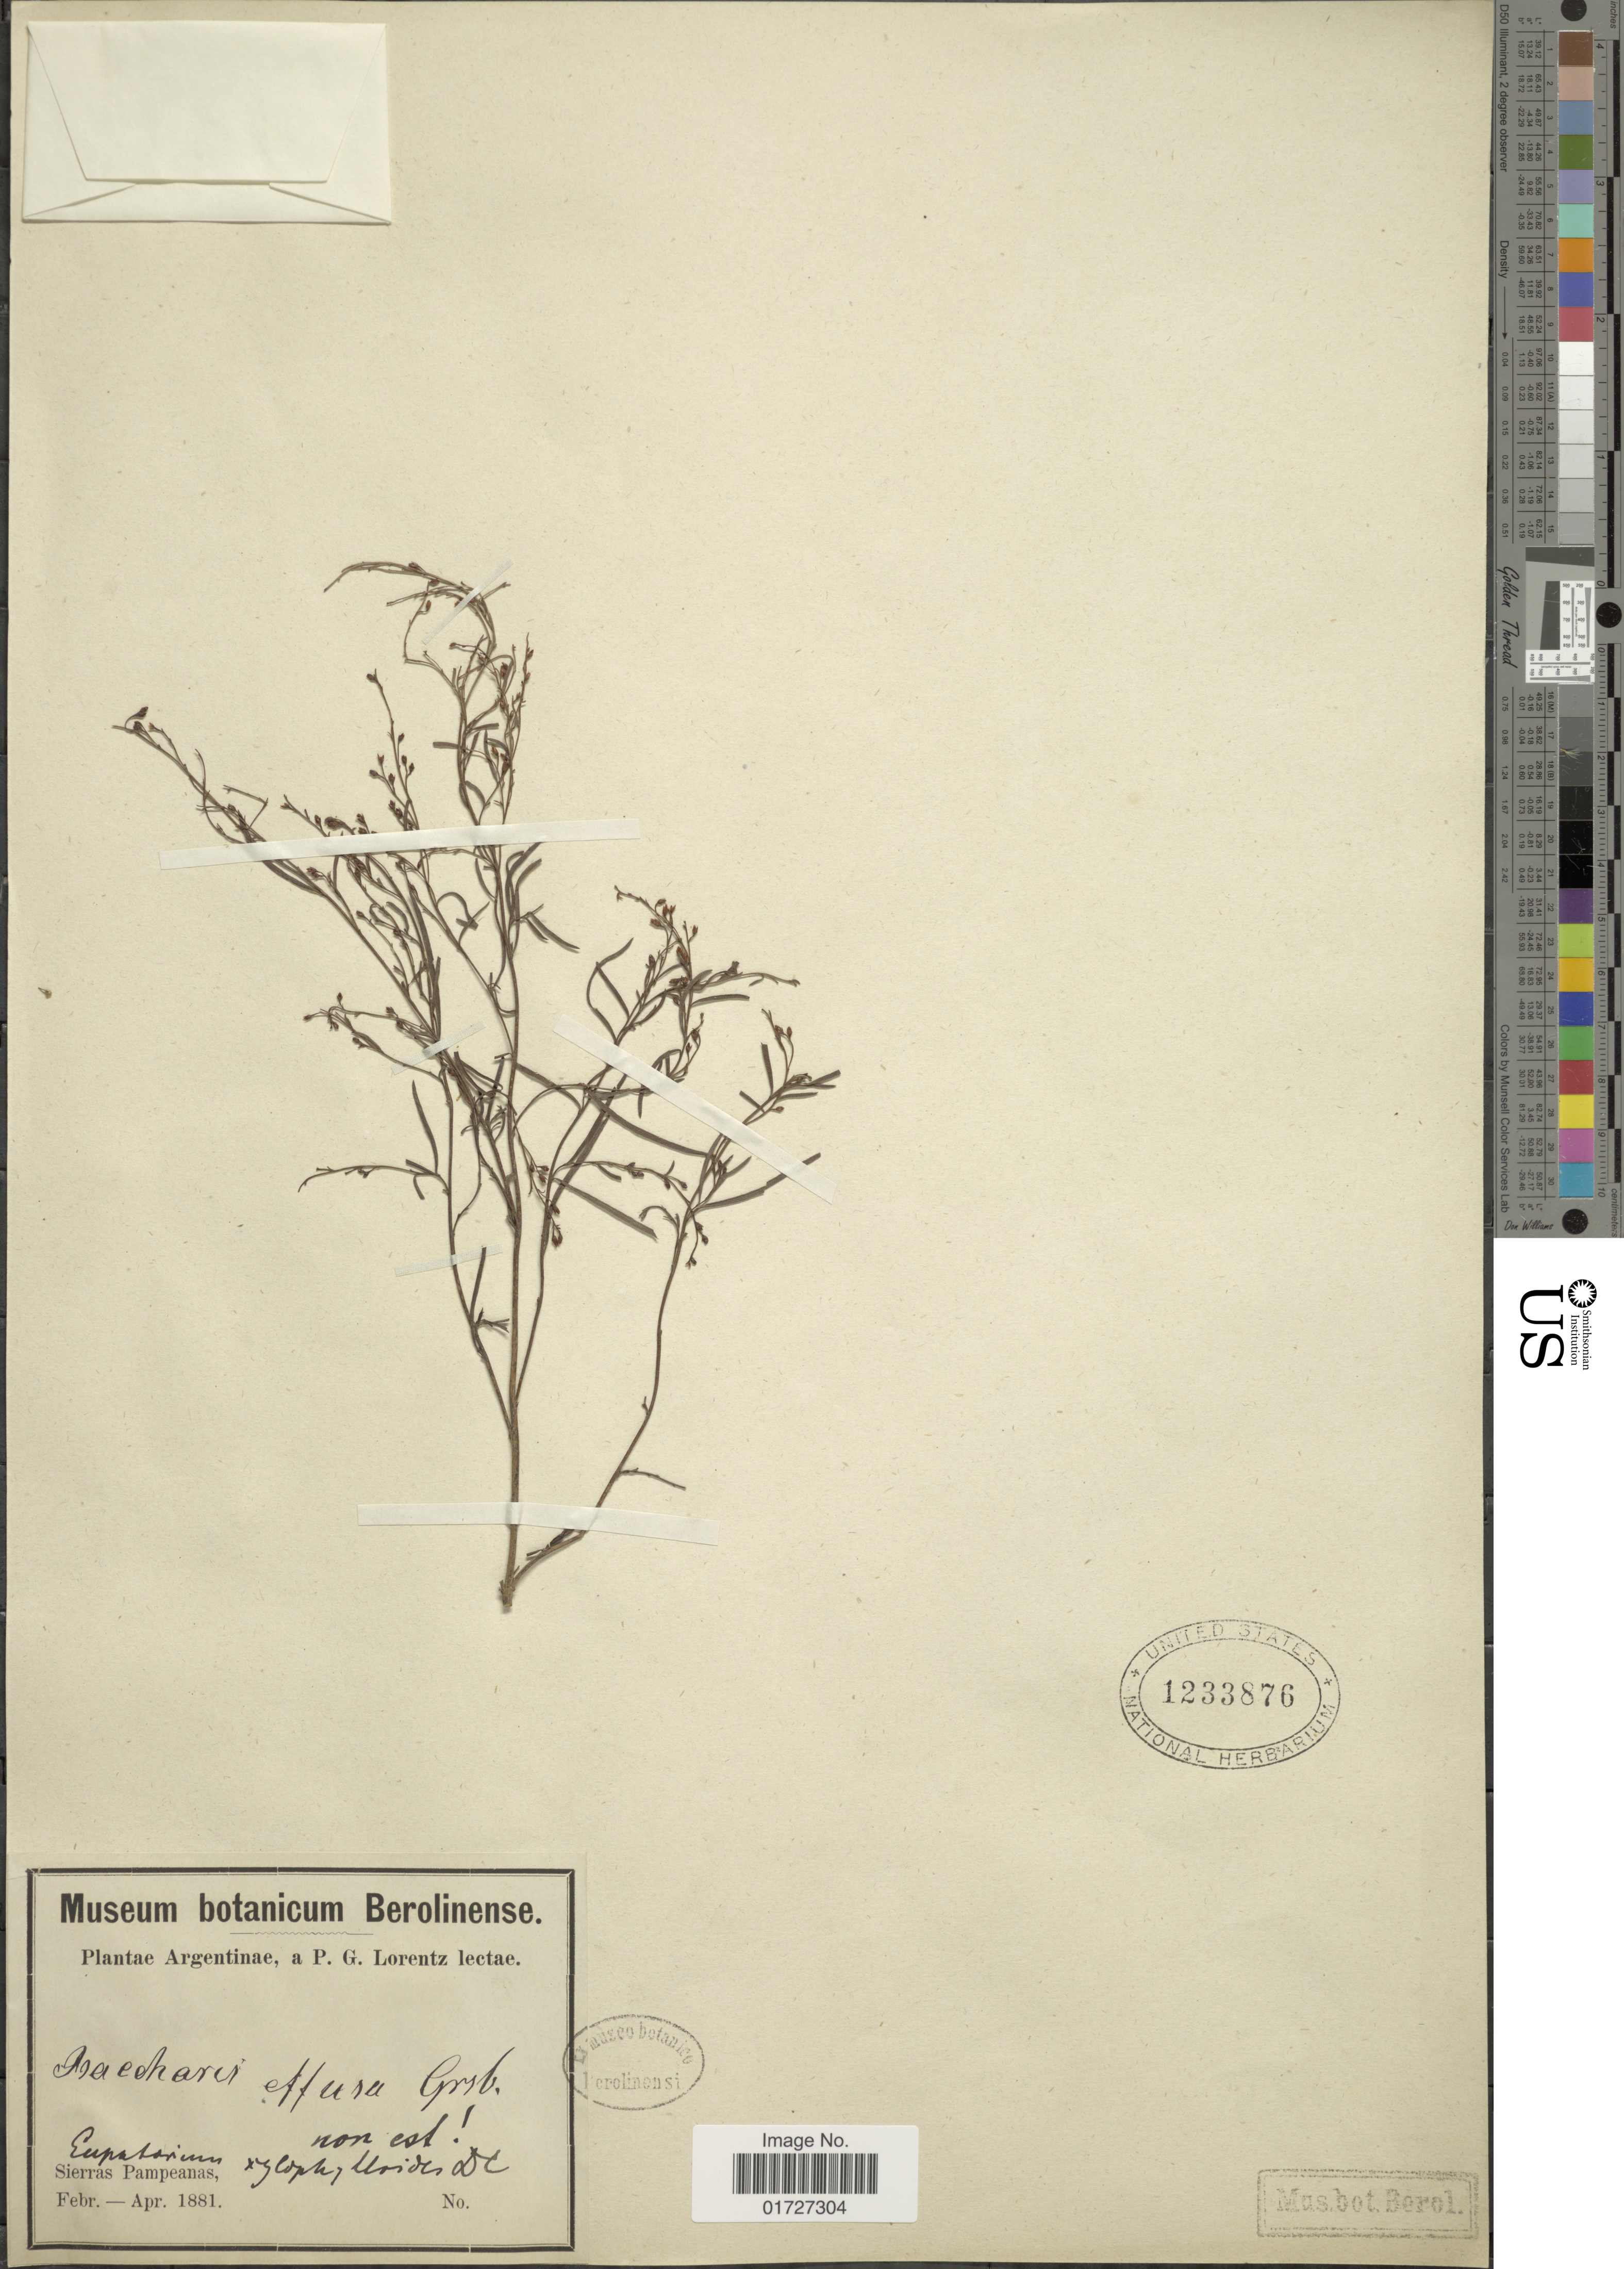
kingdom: Plantae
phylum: Tracheophyta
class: Magnoliopsida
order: Asterales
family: Asteraceae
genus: Baccharis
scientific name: Baccharis effusa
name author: Griseb.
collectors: P. G. Lorentz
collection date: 1881-02/1881-04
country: Argentina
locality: Sierras Pampeanas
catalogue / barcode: US 1233876